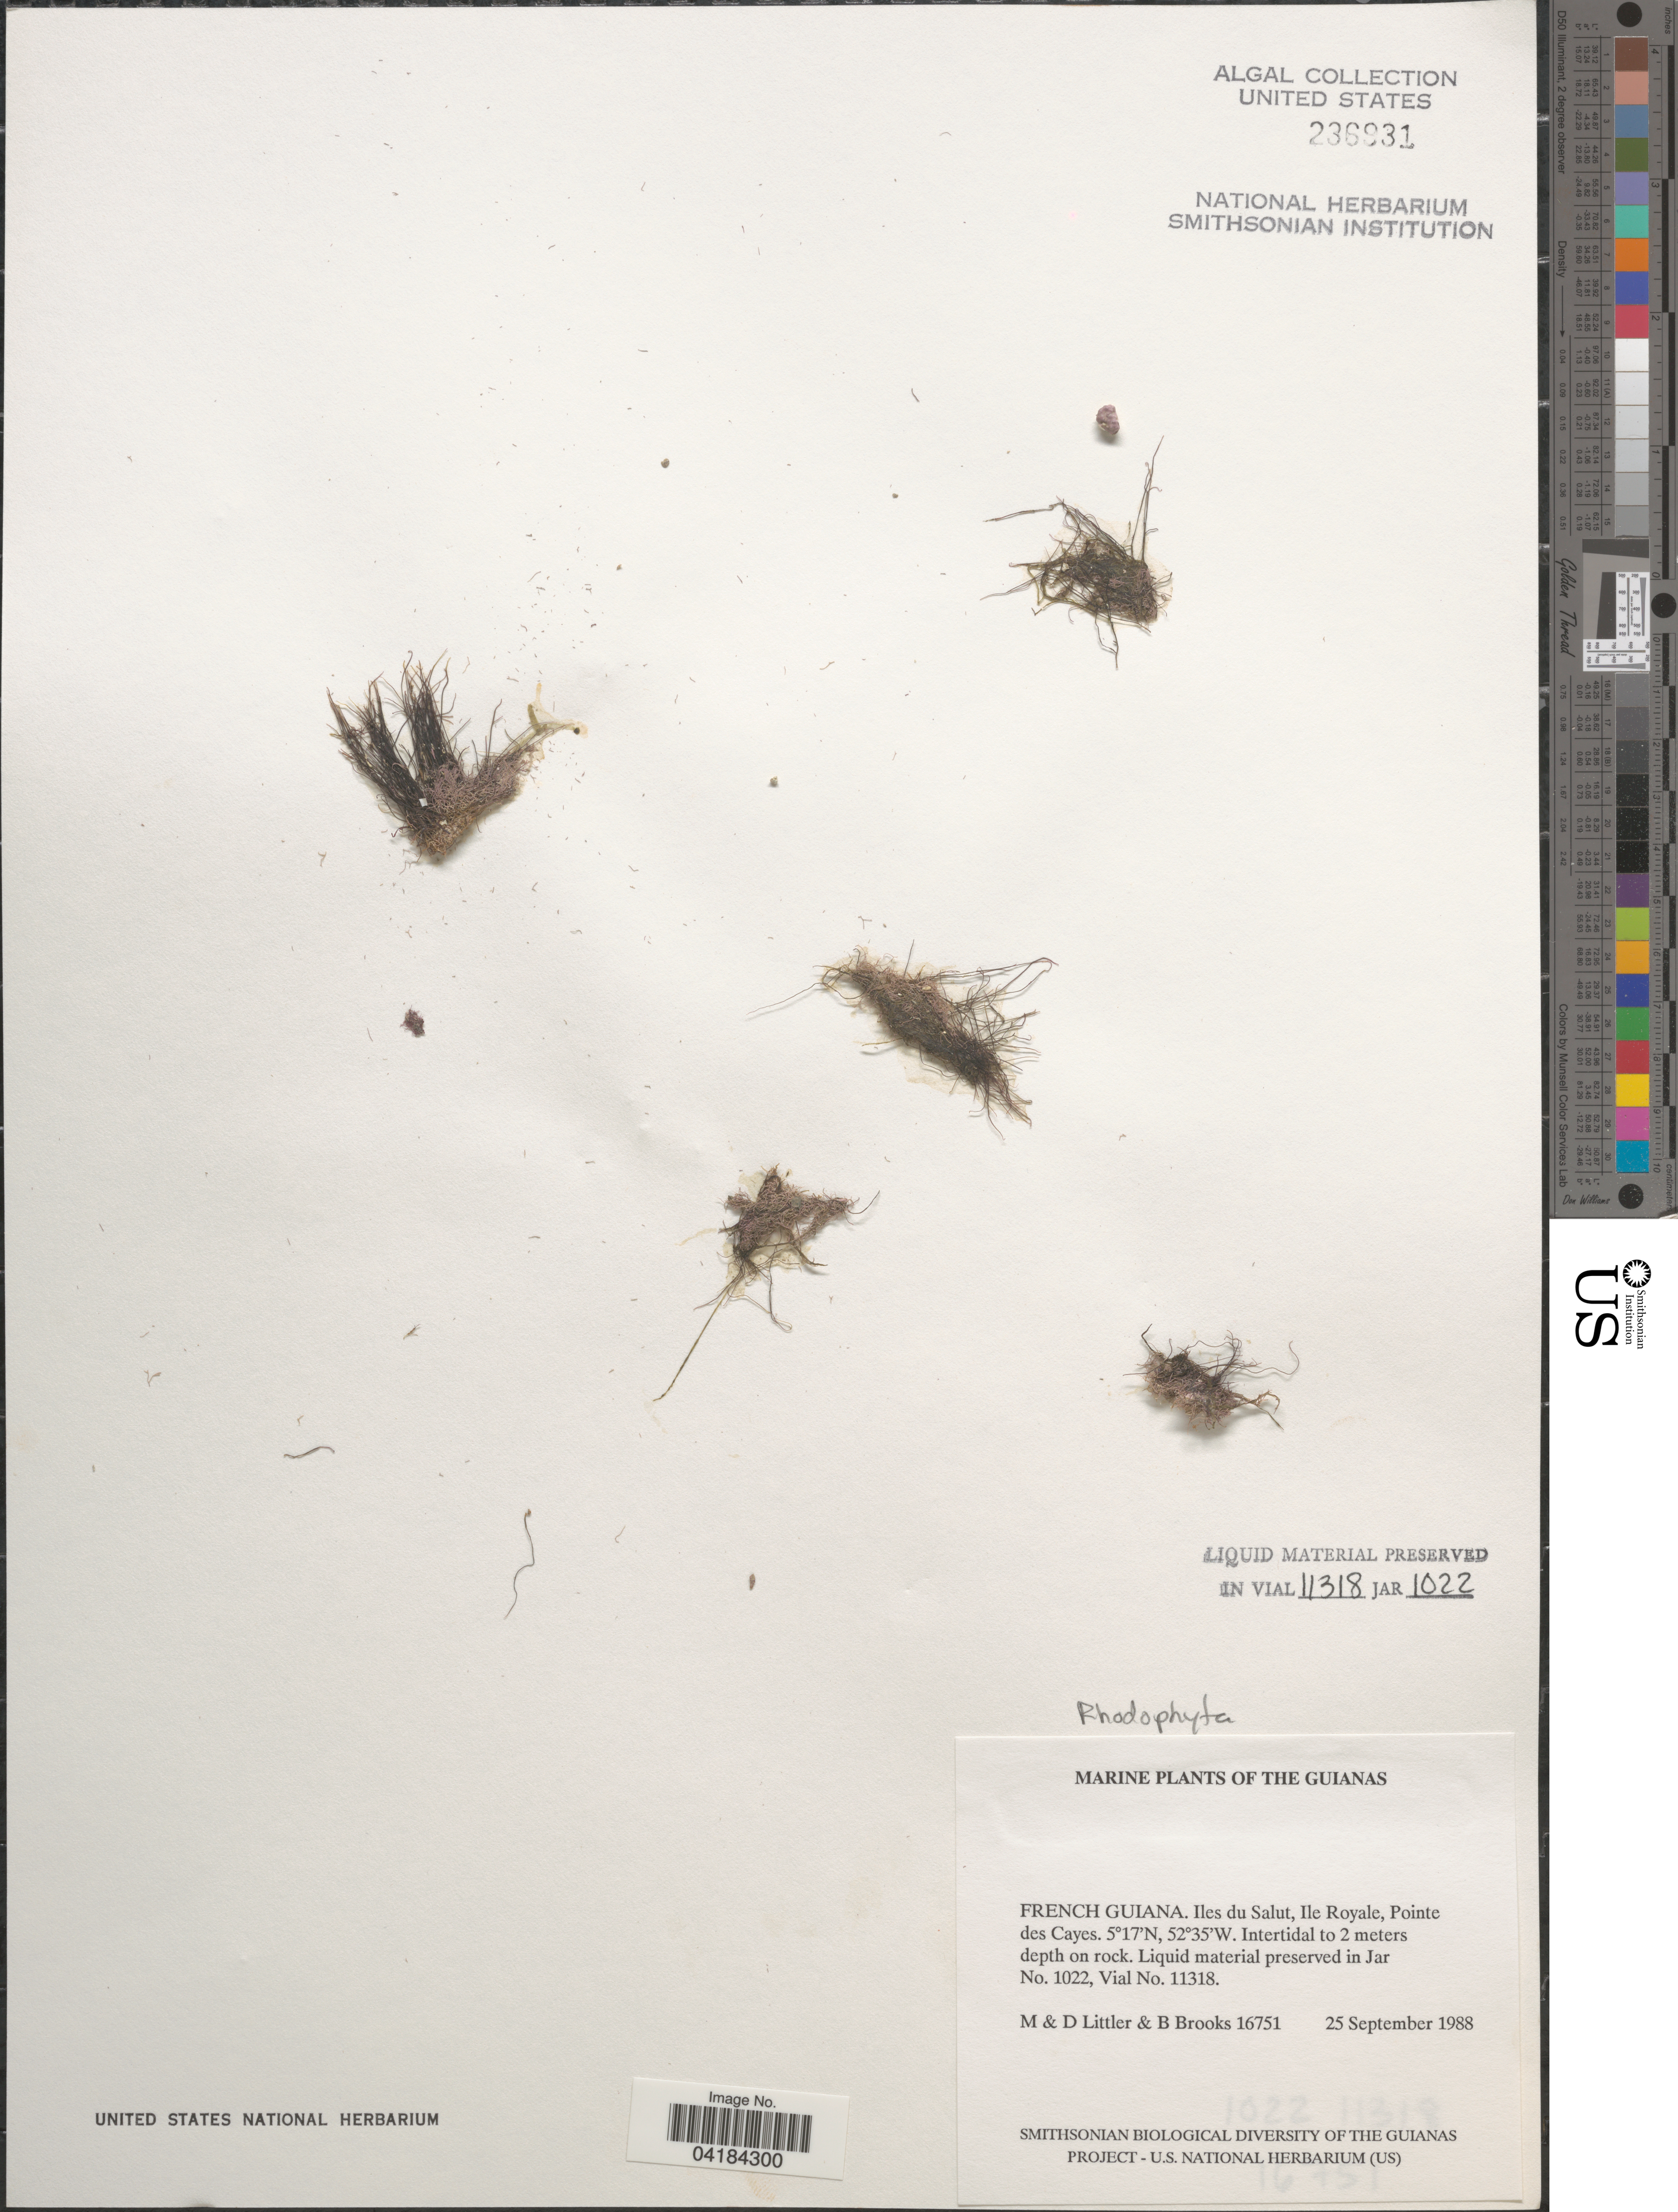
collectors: M. Littler, D. S. Littler & B. Brooks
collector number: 16751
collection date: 1988-09-25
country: French Guiana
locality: The Guianas. Iles du Salut, Ile Royale, Pointe des Cayes.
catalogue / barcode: US 236931